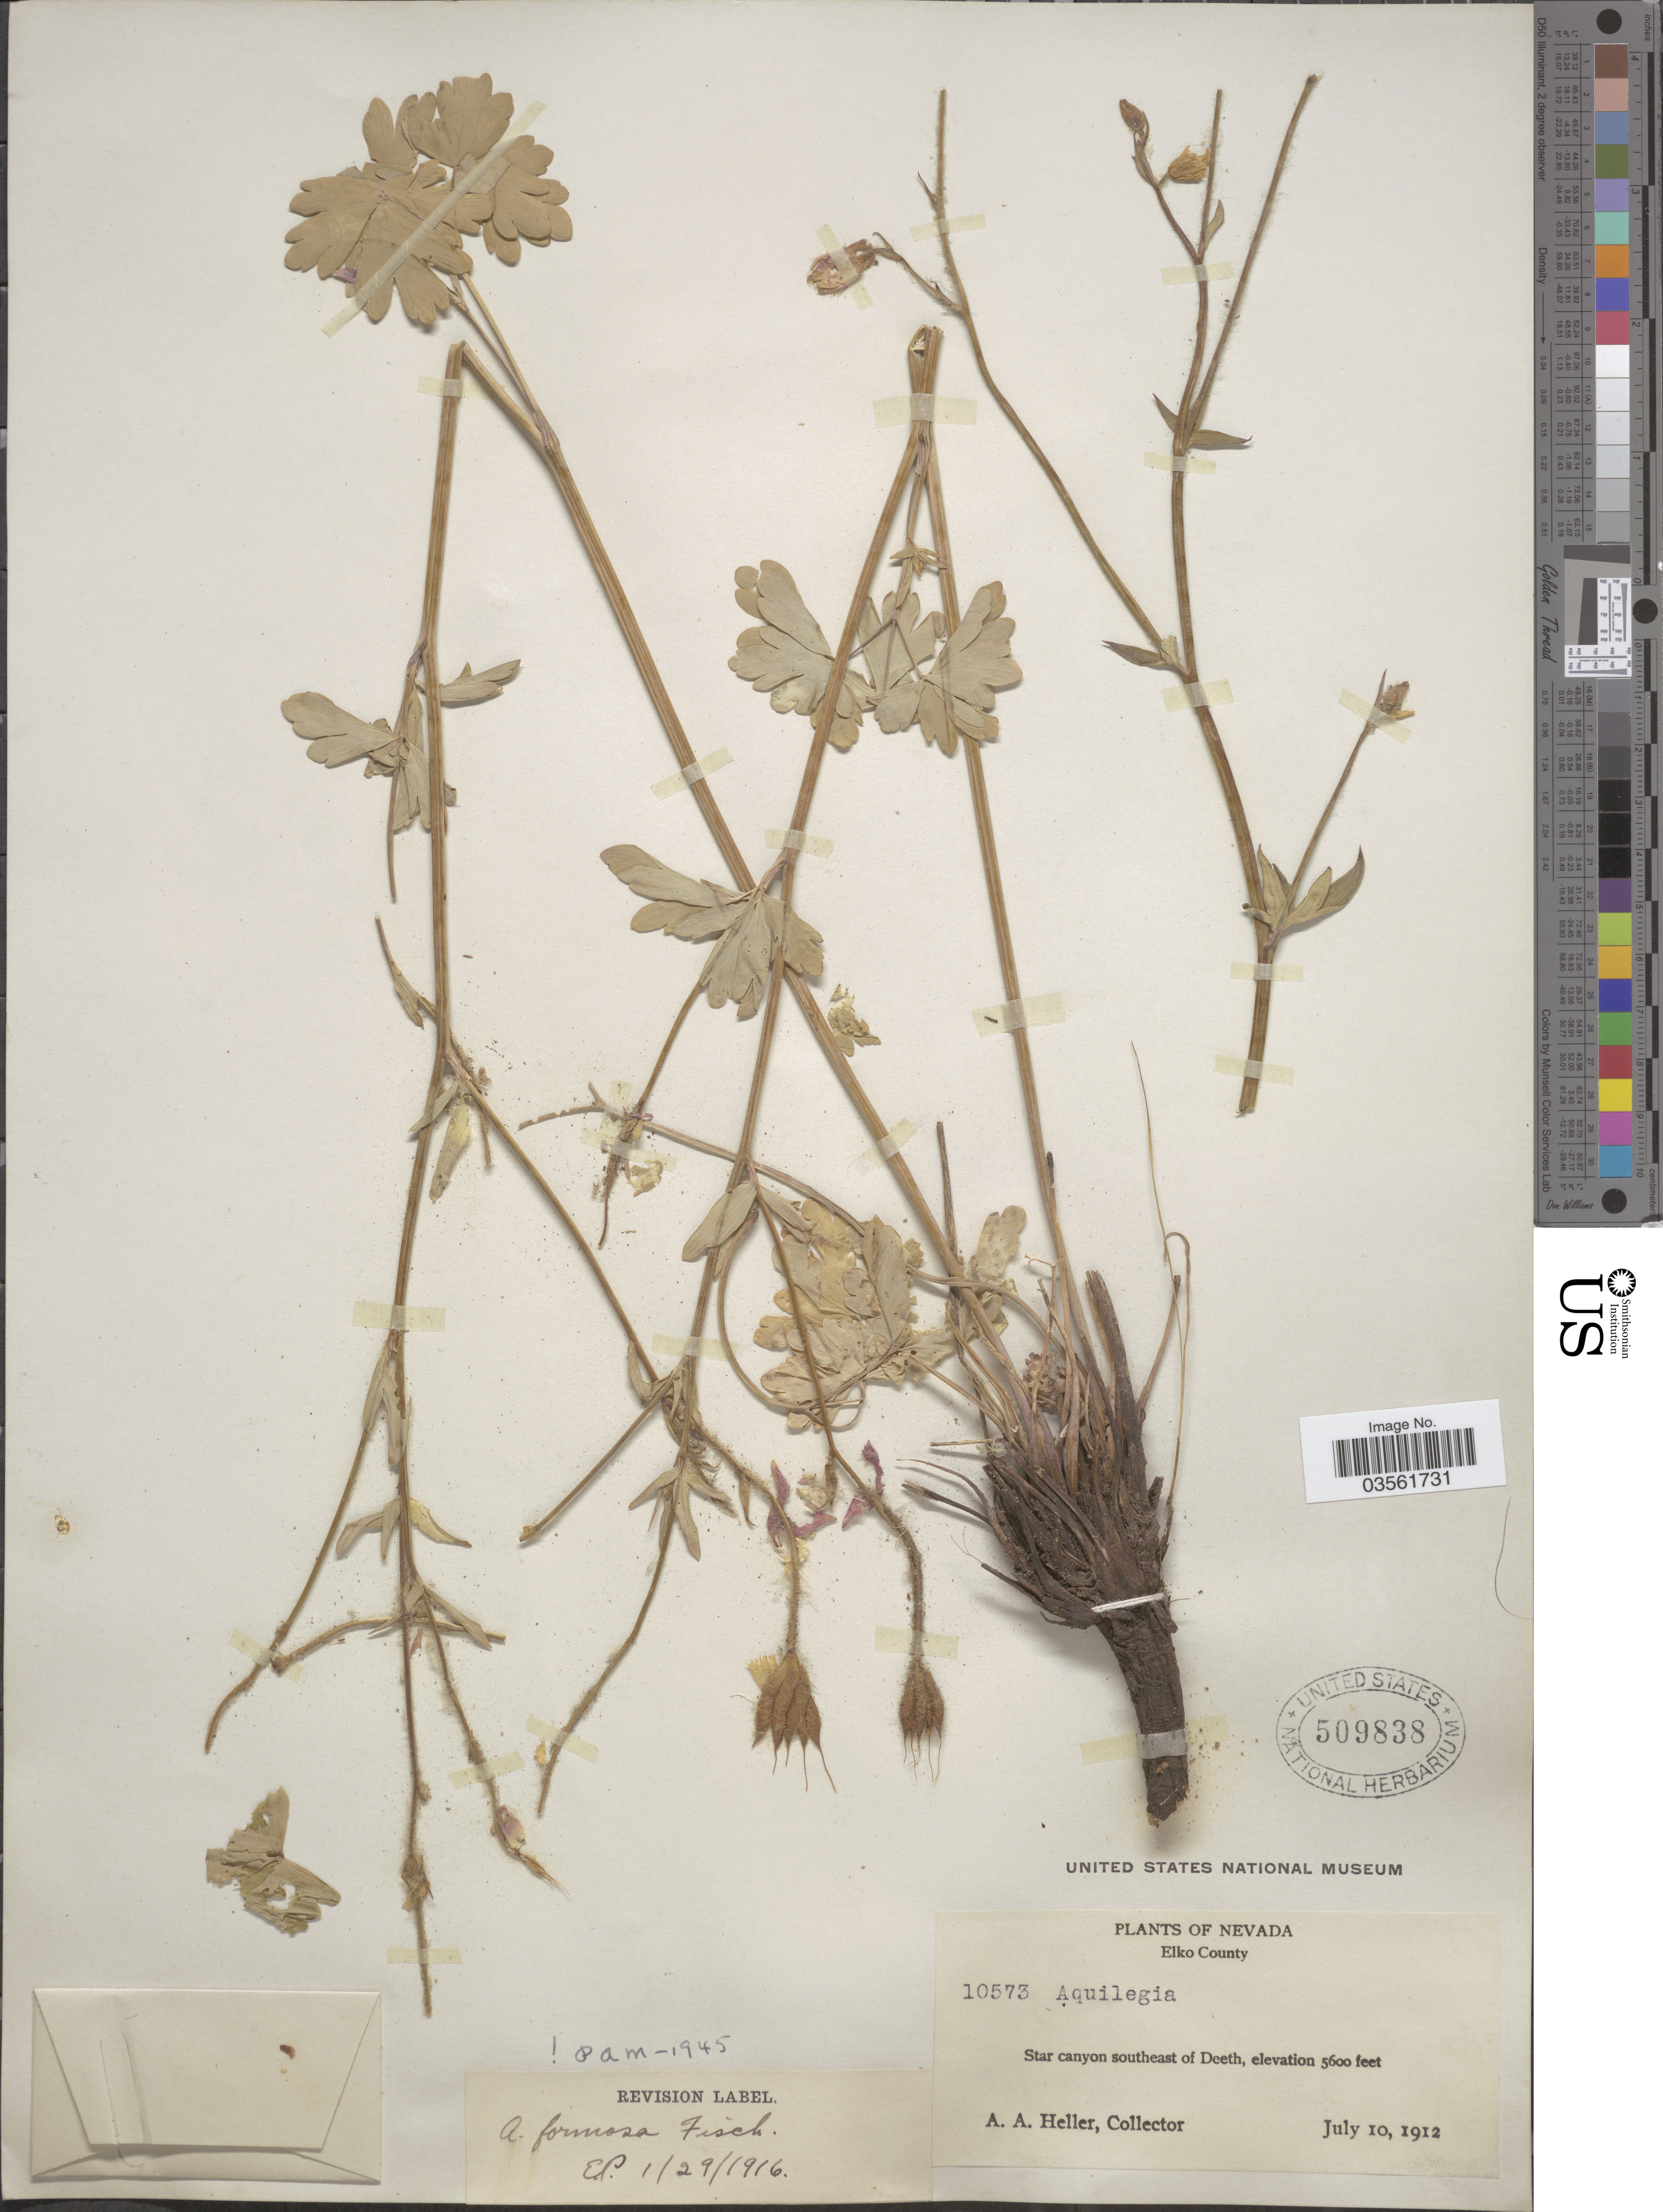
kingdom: Plantae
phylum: Tracheophyta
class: Magnoliopsida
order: Ranunculales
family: Ranunculaceae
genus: Aquilegia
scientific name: Aquilegia formosa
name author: Fisch. ex DC.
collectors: A. A. Heller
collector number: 10573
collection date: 1912-07-10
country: United States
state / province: Nevada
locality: Elko County. Star canyon southeast of Deeth.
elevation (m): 1707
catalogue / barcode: US 509838